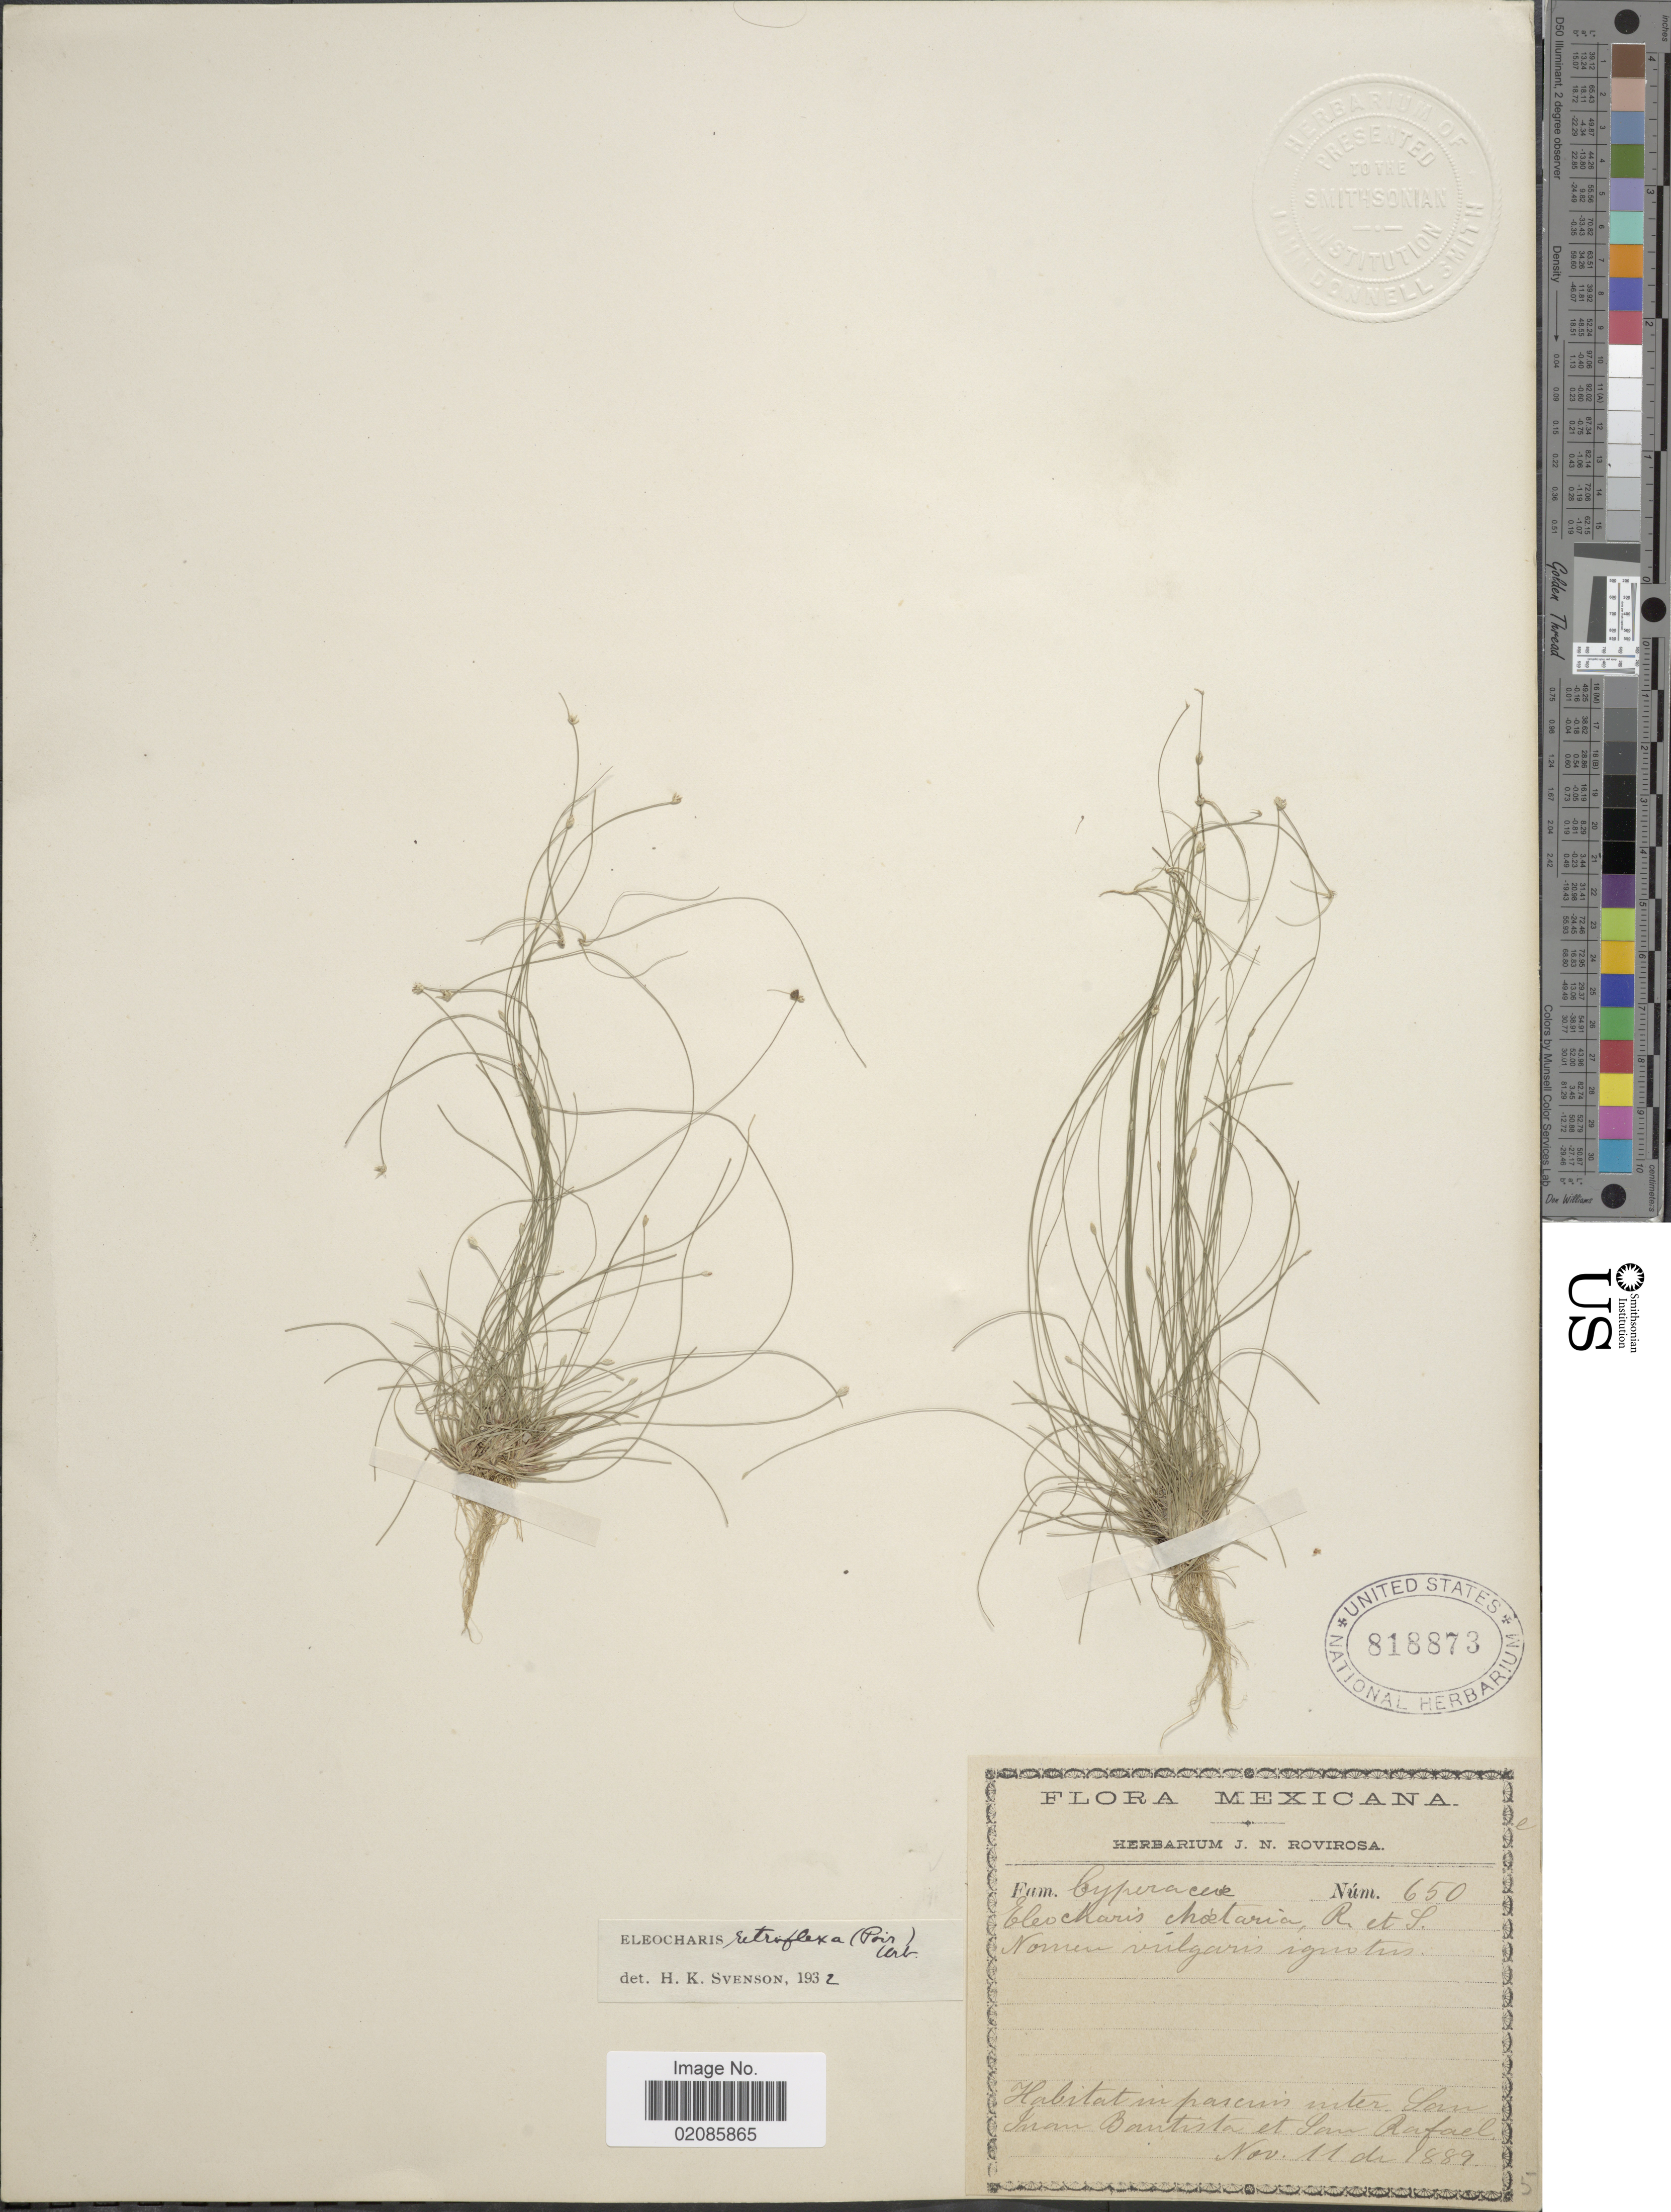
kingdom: Plantae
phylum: Tracheophyta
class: Liliopsida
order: Poales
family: Cyperaceae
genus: Eleocharis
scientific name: Eleocharis retroflexa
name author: (Poir.) Urb.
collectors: ex herb. J. N. Rovirosa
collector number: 650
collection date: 1889-11-11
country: Mexico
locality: San Juan Bautista et San Rafael.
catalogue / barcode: US 818873